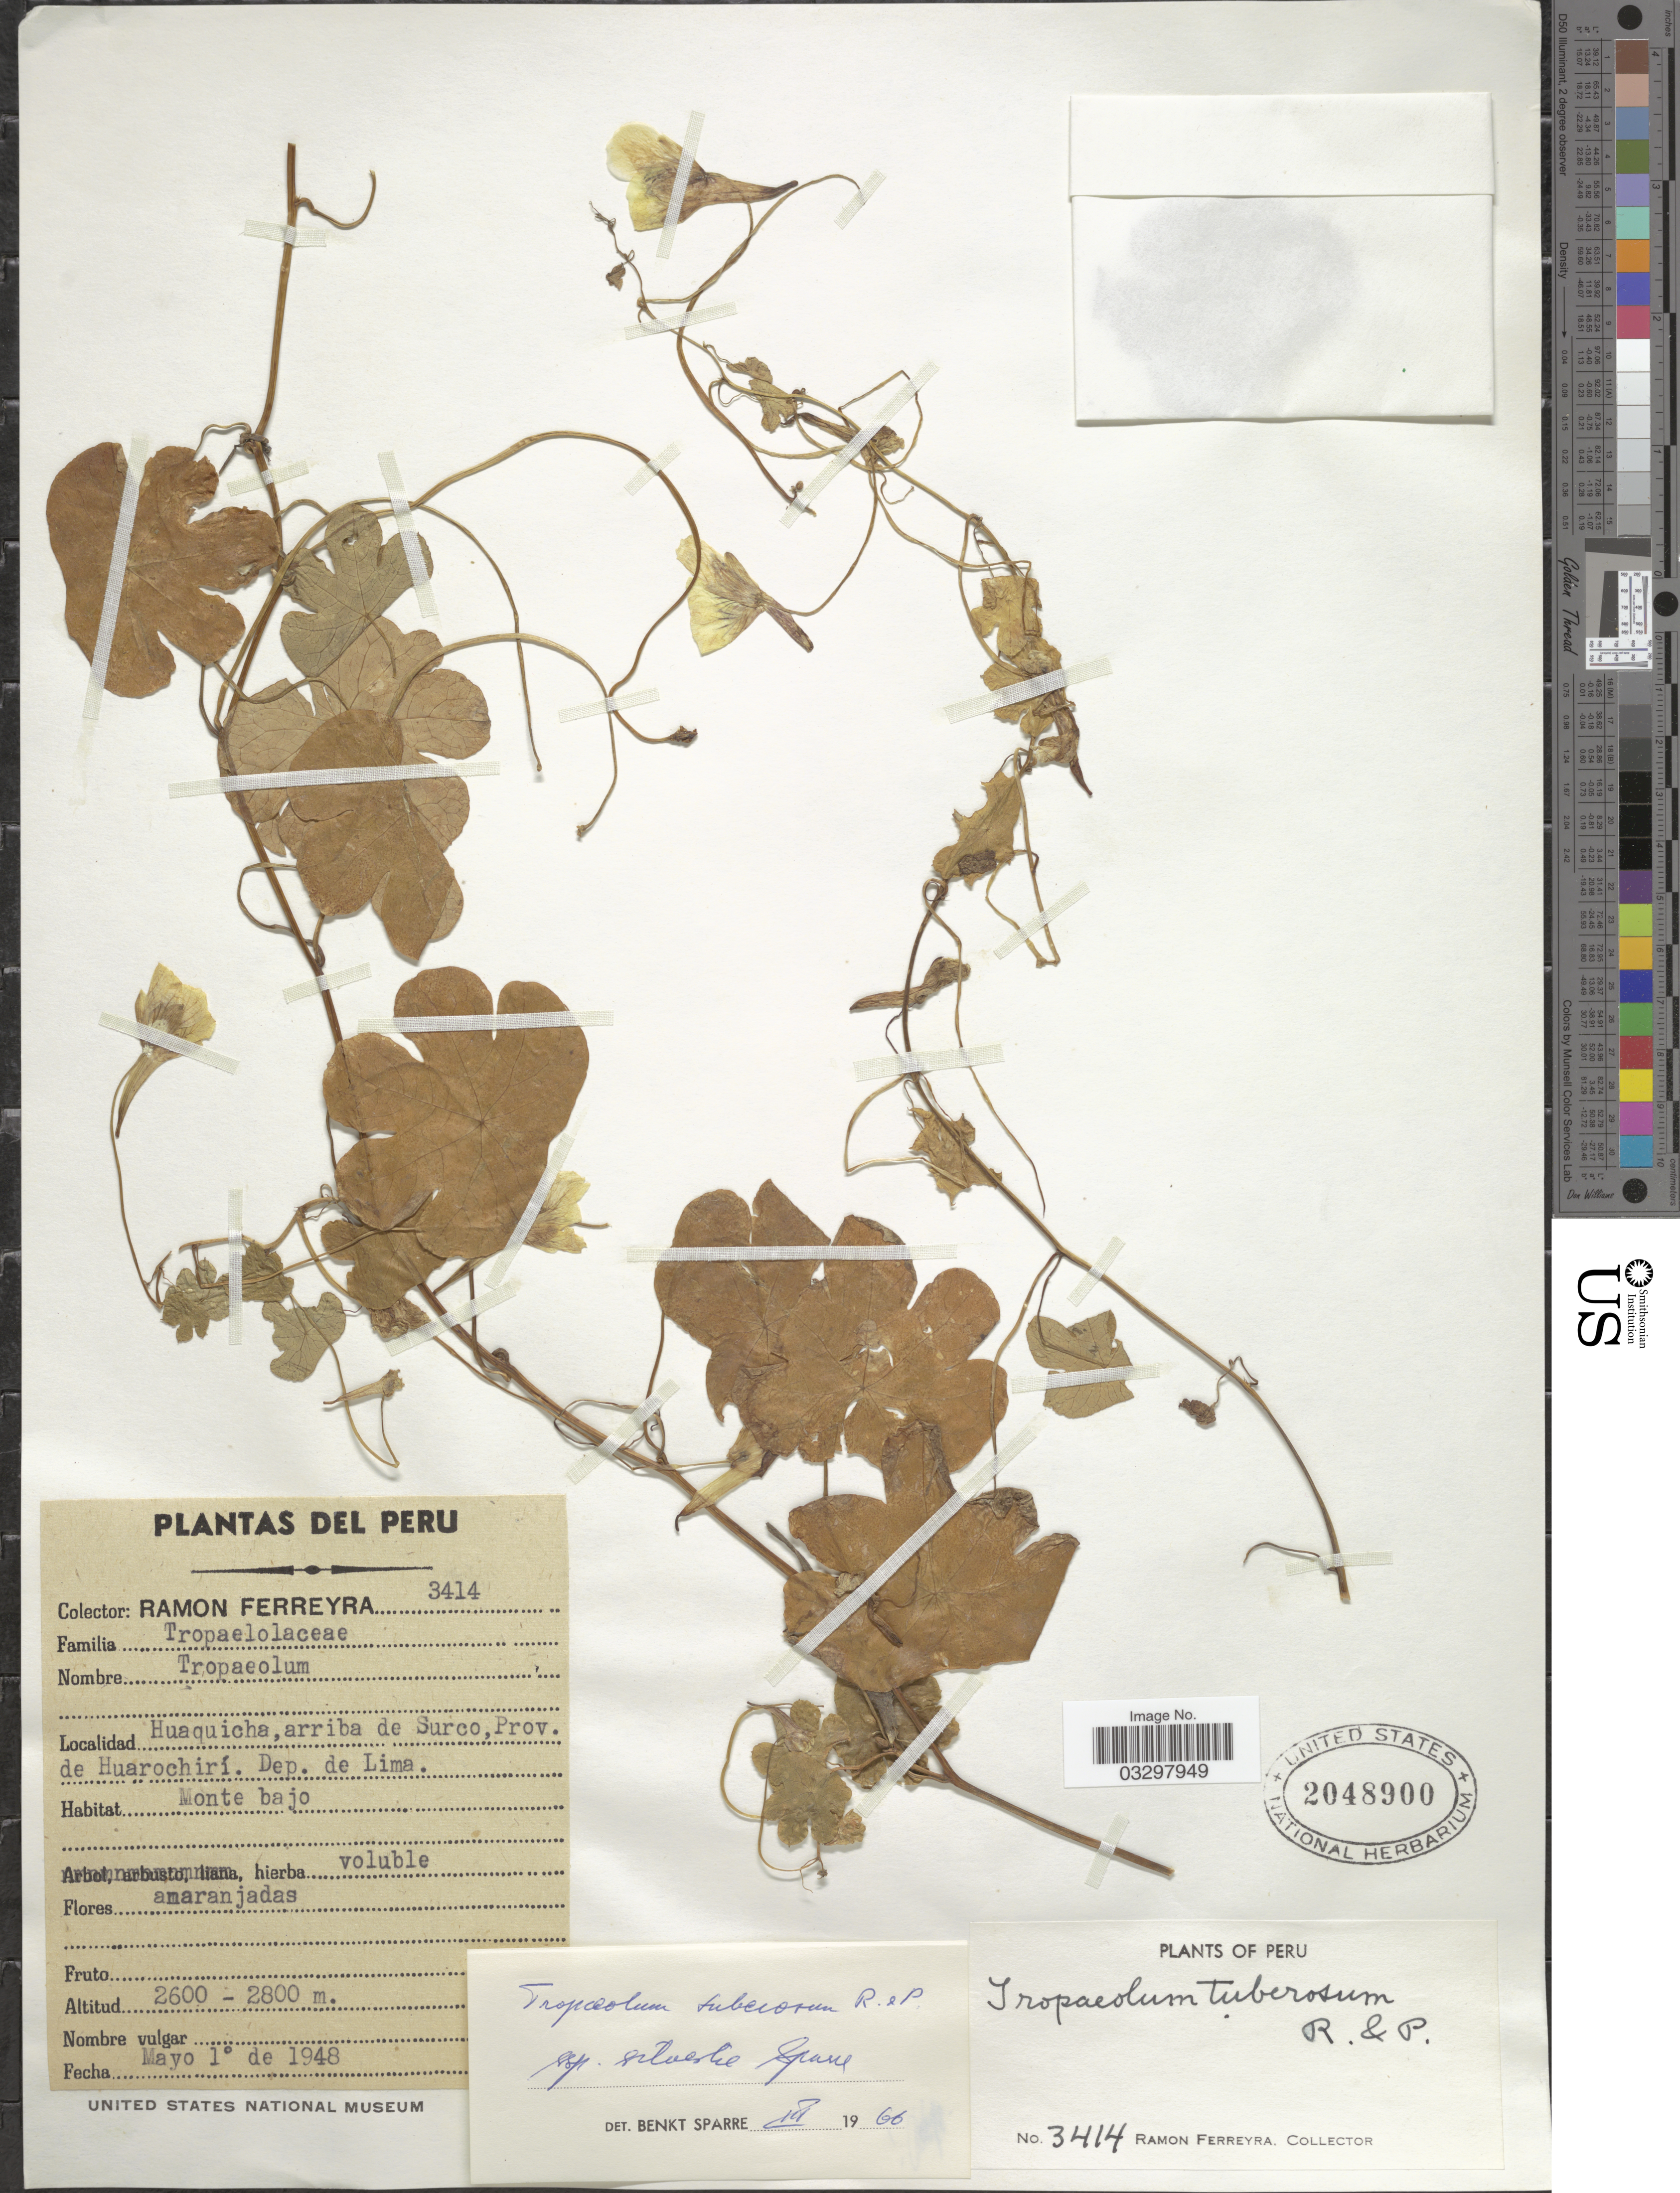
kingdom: Plantae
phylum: Tracheophyta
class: Magnoliopsida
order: Brassicales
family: Tropaeolaceae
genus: Tropaeolum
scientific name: Tropaeolum tuberosum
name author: Ruiz & Pav.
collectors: R. A. Ferreyra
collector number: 3414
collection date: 1948-05-01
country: Peru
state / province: Lima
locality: Huaquicha, arriba de Surco, Prov. de Huarochirí. Dep. de Lima.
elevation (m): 2600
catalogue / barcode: US 2048900